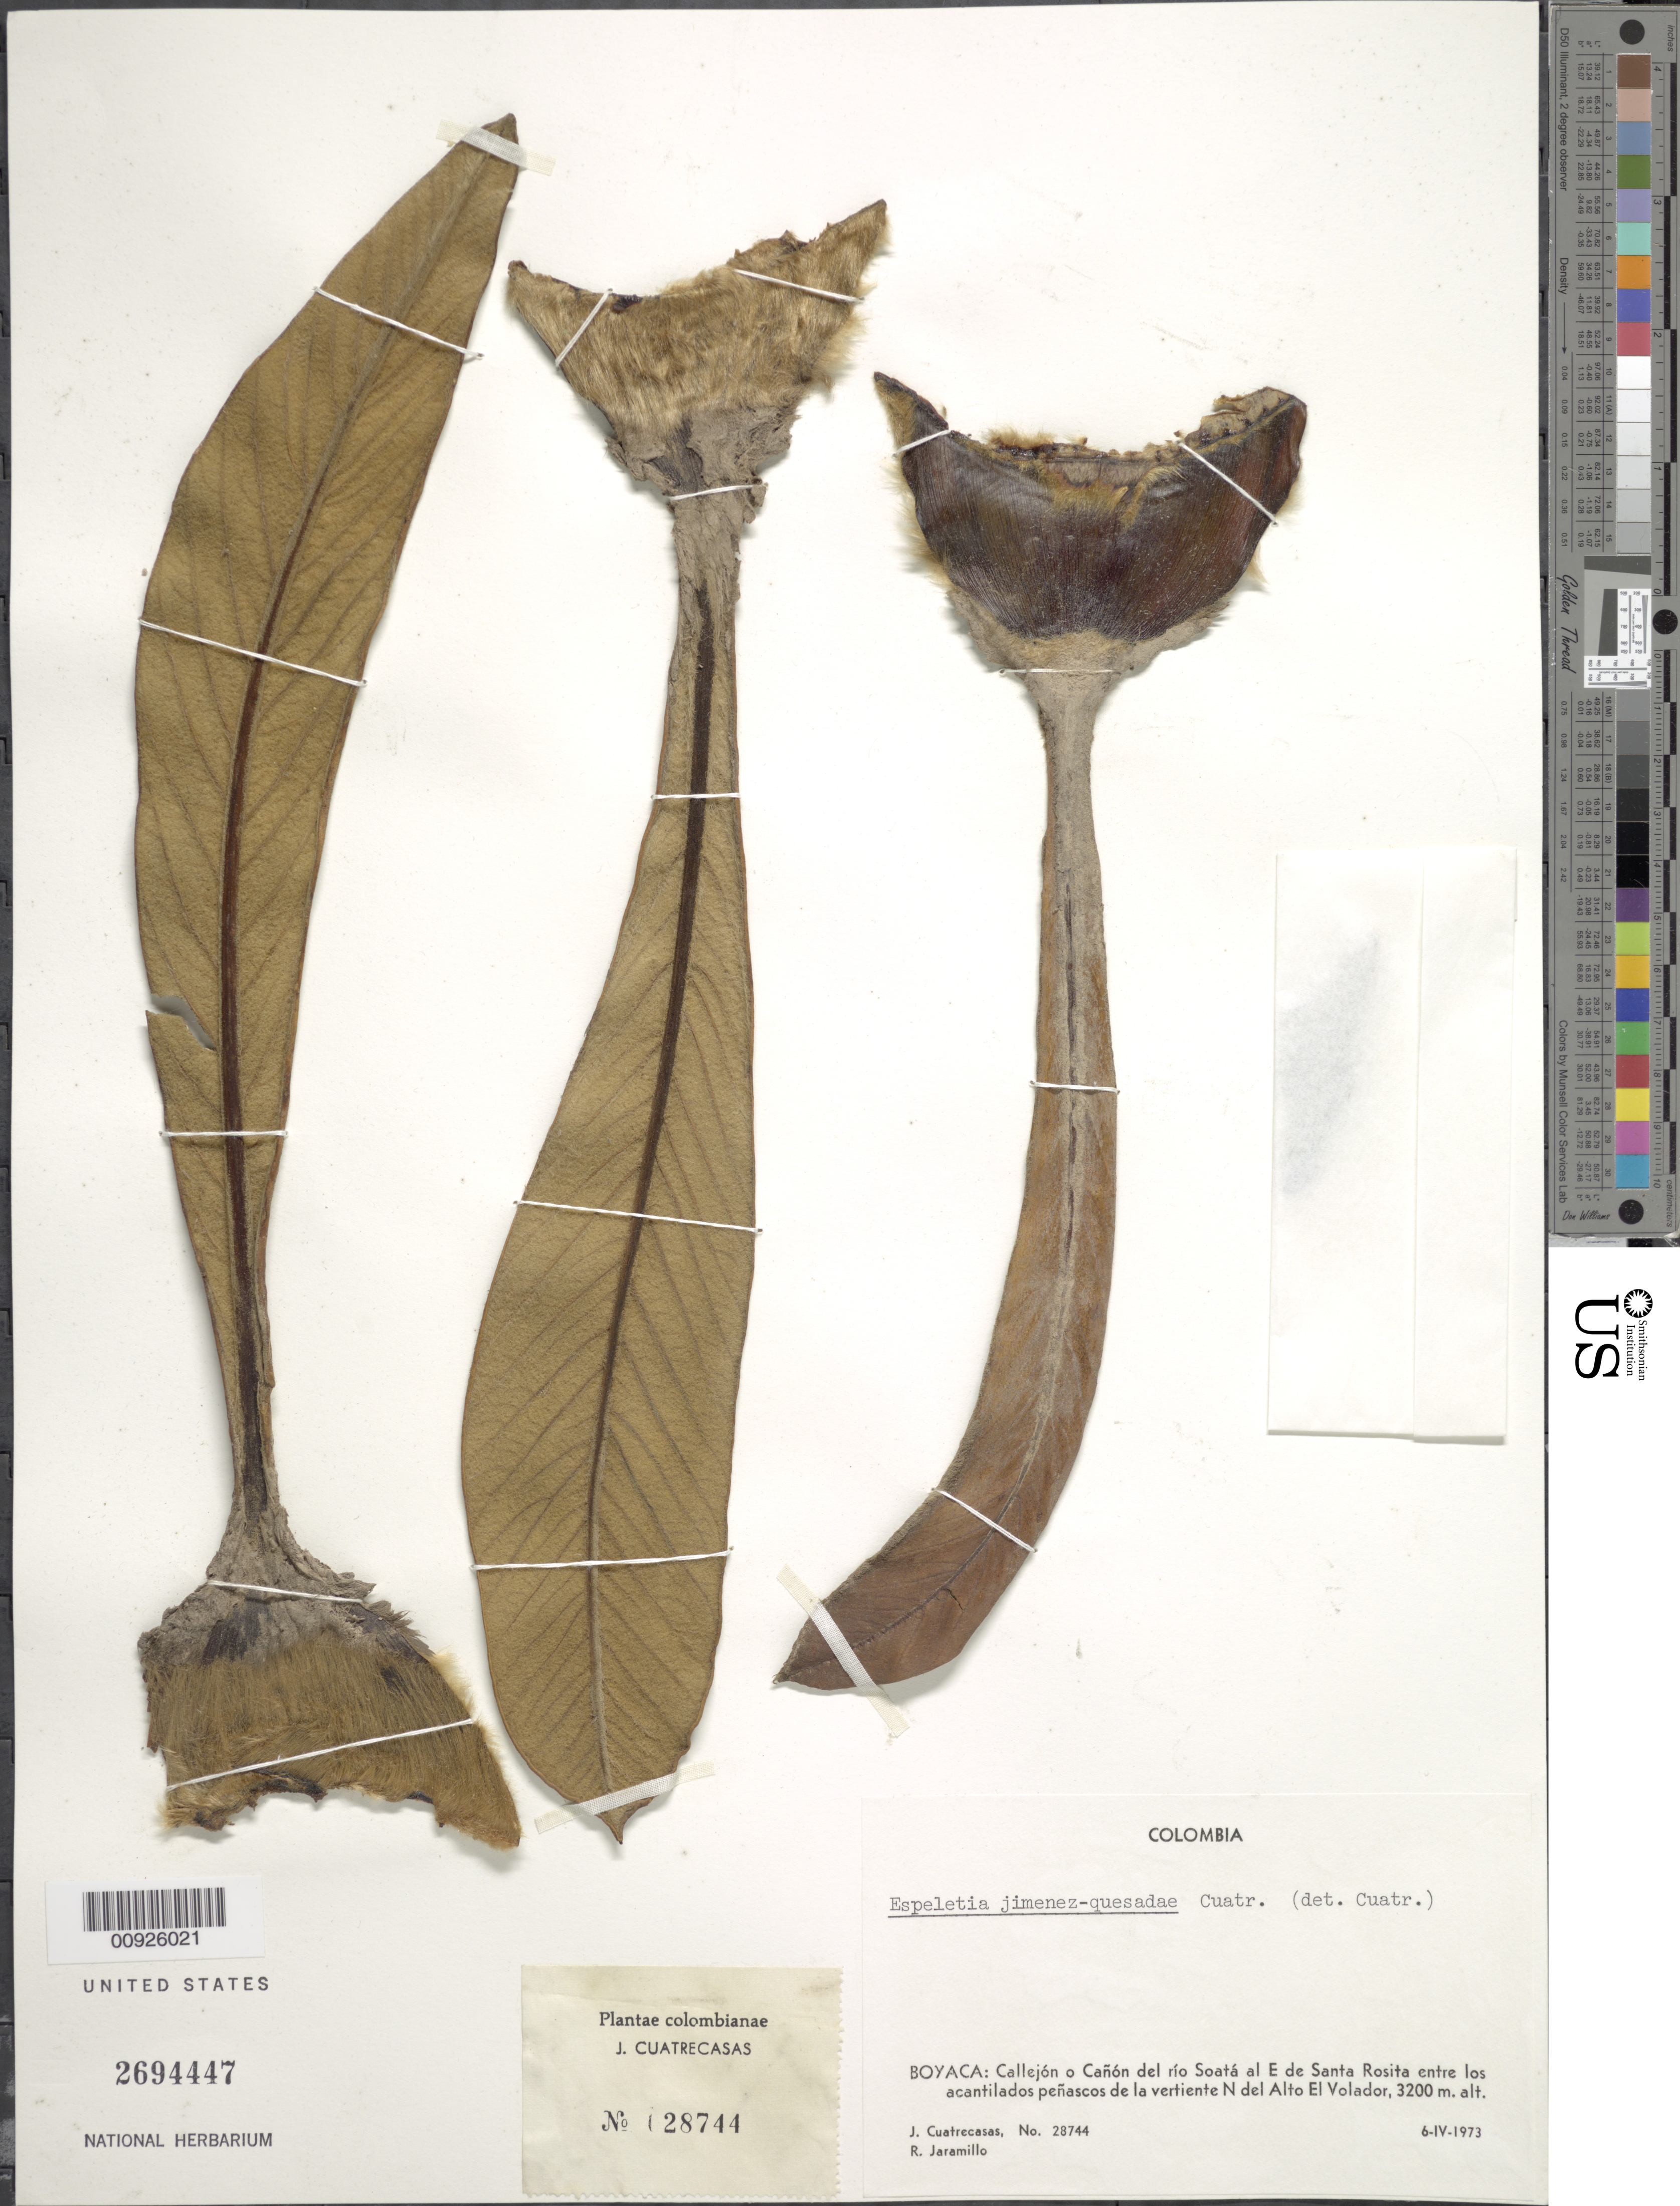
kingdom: Plantae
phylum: Tracheophyta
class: Magnoliopsida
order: Asterales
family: Asteraceae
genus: Espeletiopsis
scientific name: Espeletiopsis jimenez-quesadae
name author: (Cuatrec.) Cuatrec.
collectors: J. Cuatrecasas & R. Jaramillo M.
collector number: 28744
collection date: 1973-04-06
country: Colombia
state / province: Boyacá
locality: Boyacá: Callejon o Cañon del rio Soata al E de Santa Rosita entre los acantilados peñados de la vertiente N del Alto El Volador.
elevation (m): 3200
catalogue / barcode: US 2694447